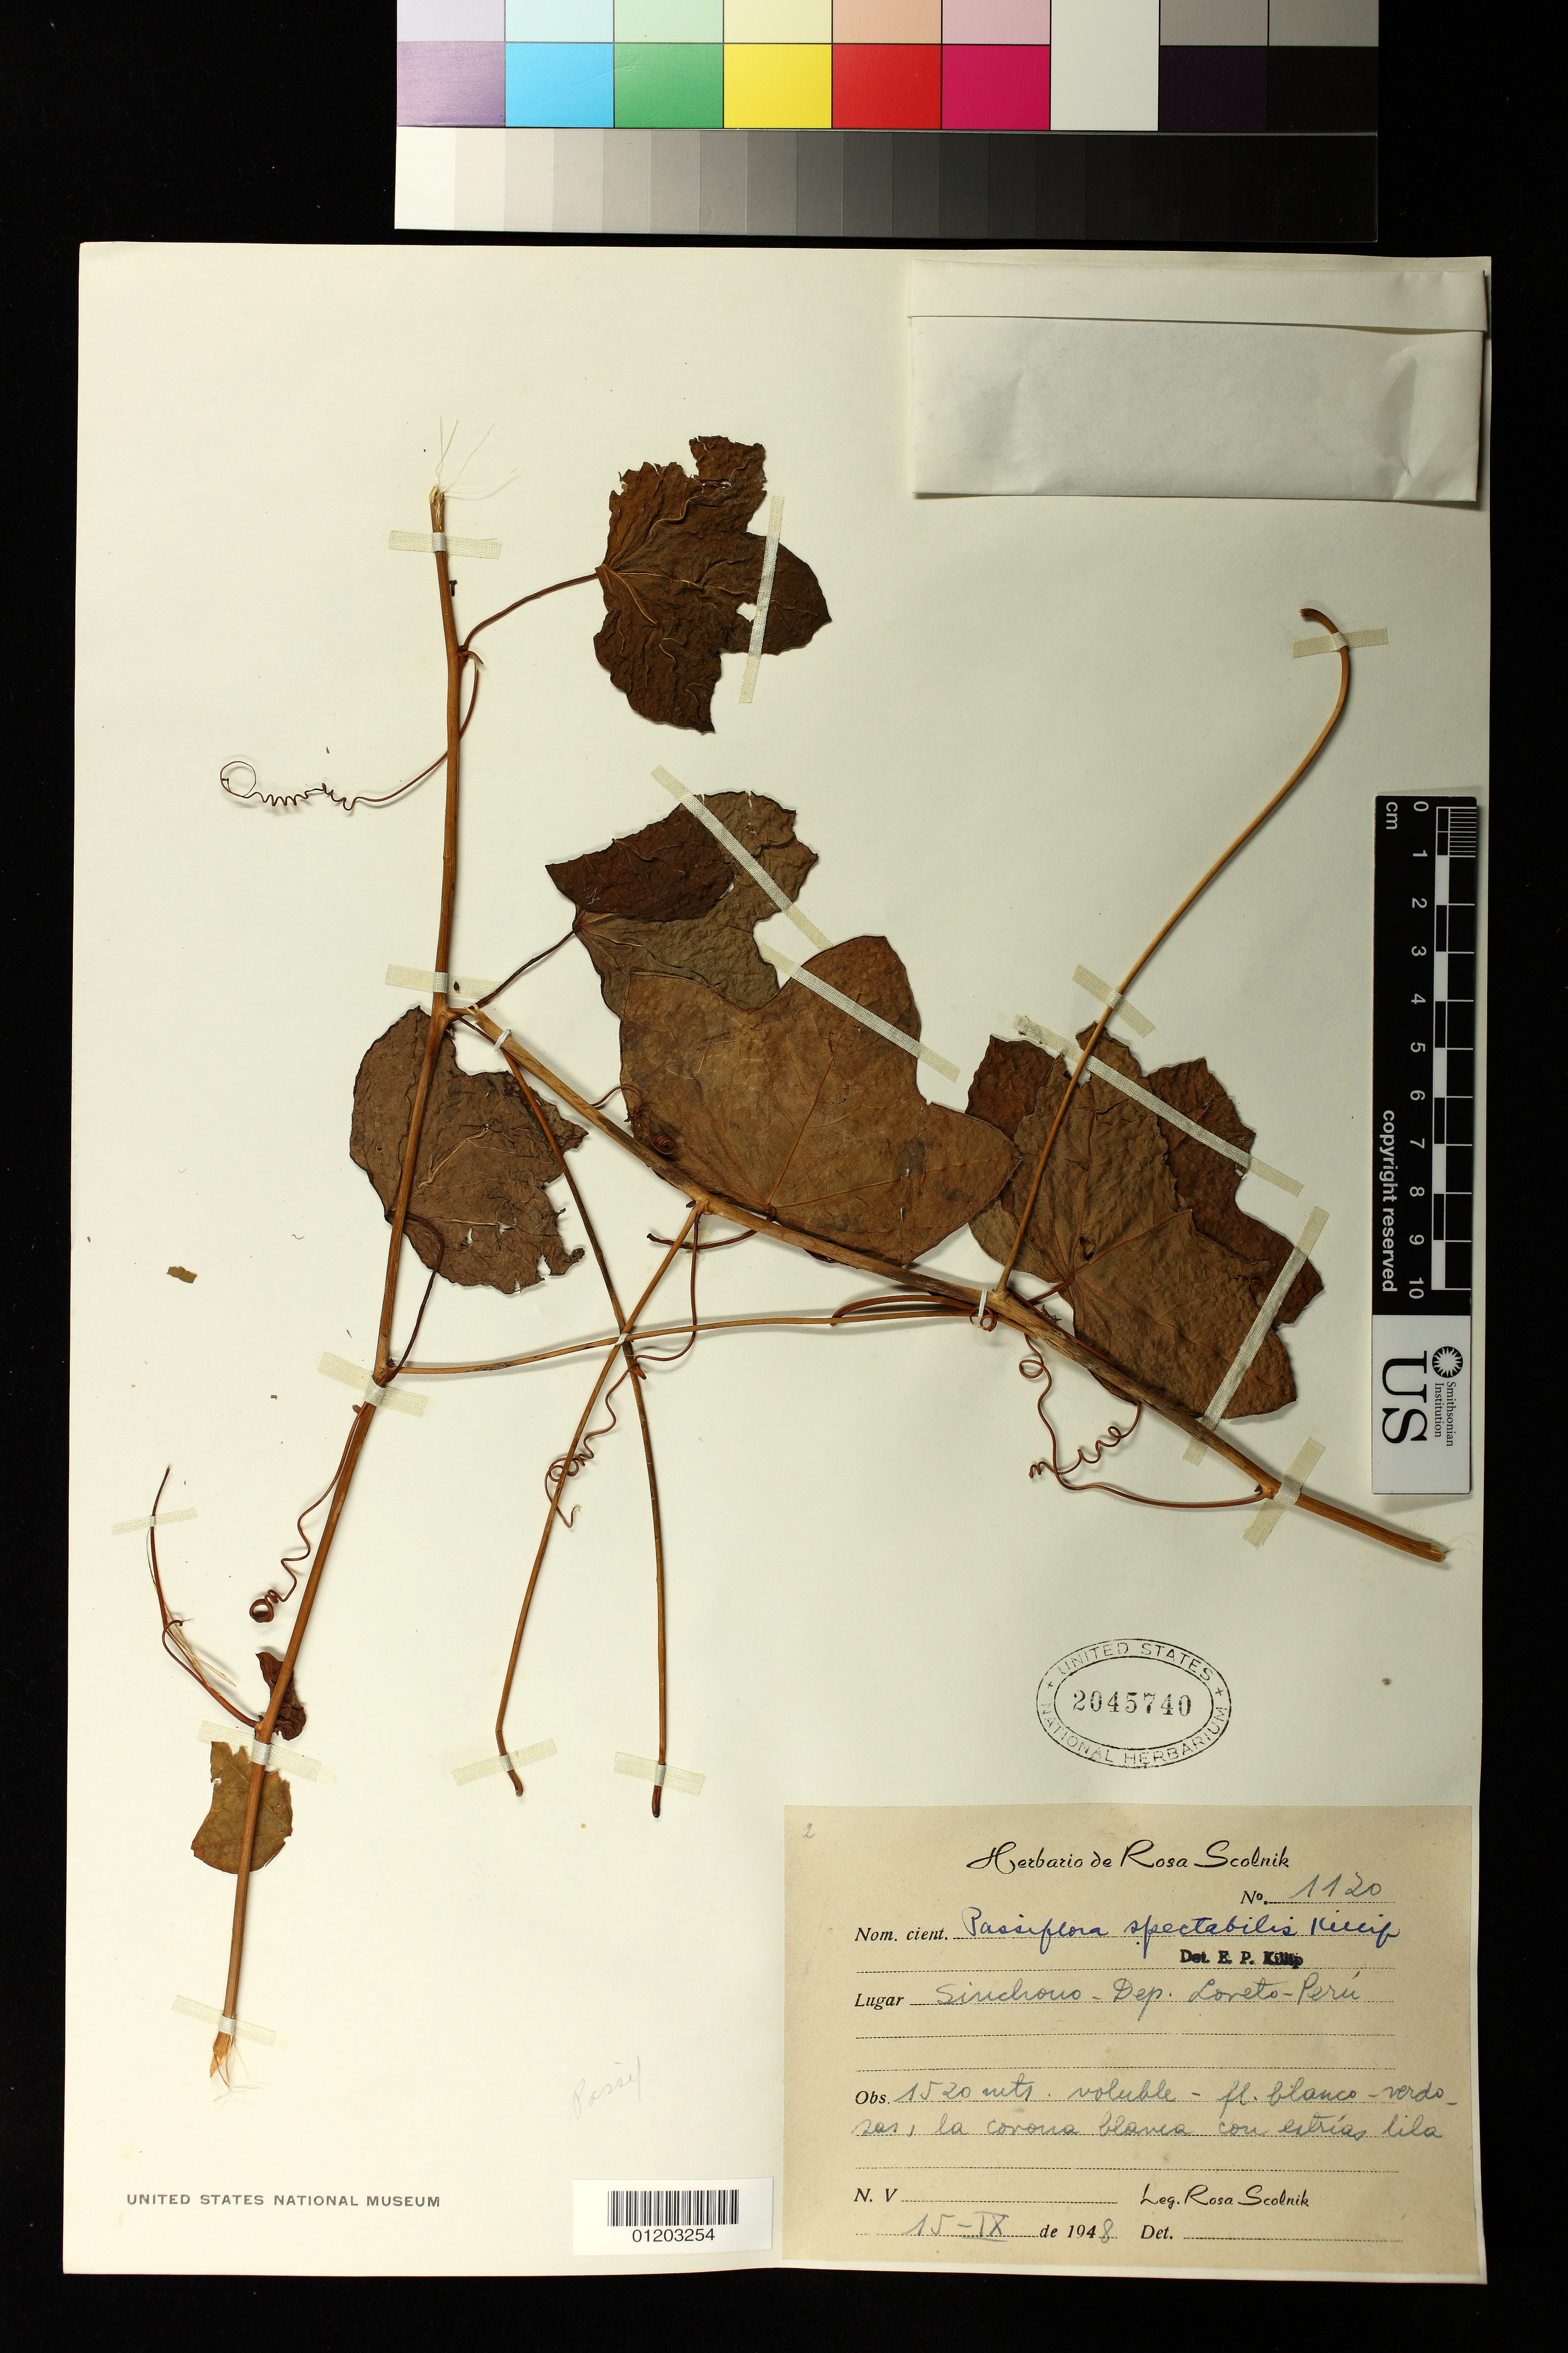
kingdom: Plantae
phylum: Tracheophyta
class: Magnoliopsida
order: Malpighiales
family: Passifloraceae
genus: Passiflora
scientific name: Passiflora spectabilis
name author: Killip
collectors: E. P. Killip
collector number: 1120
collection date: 1948-09-15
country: Peru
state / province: Loreto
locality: Dep. Loreto-Peru, Sinchorro.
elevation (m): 463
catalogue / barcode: US 2045740